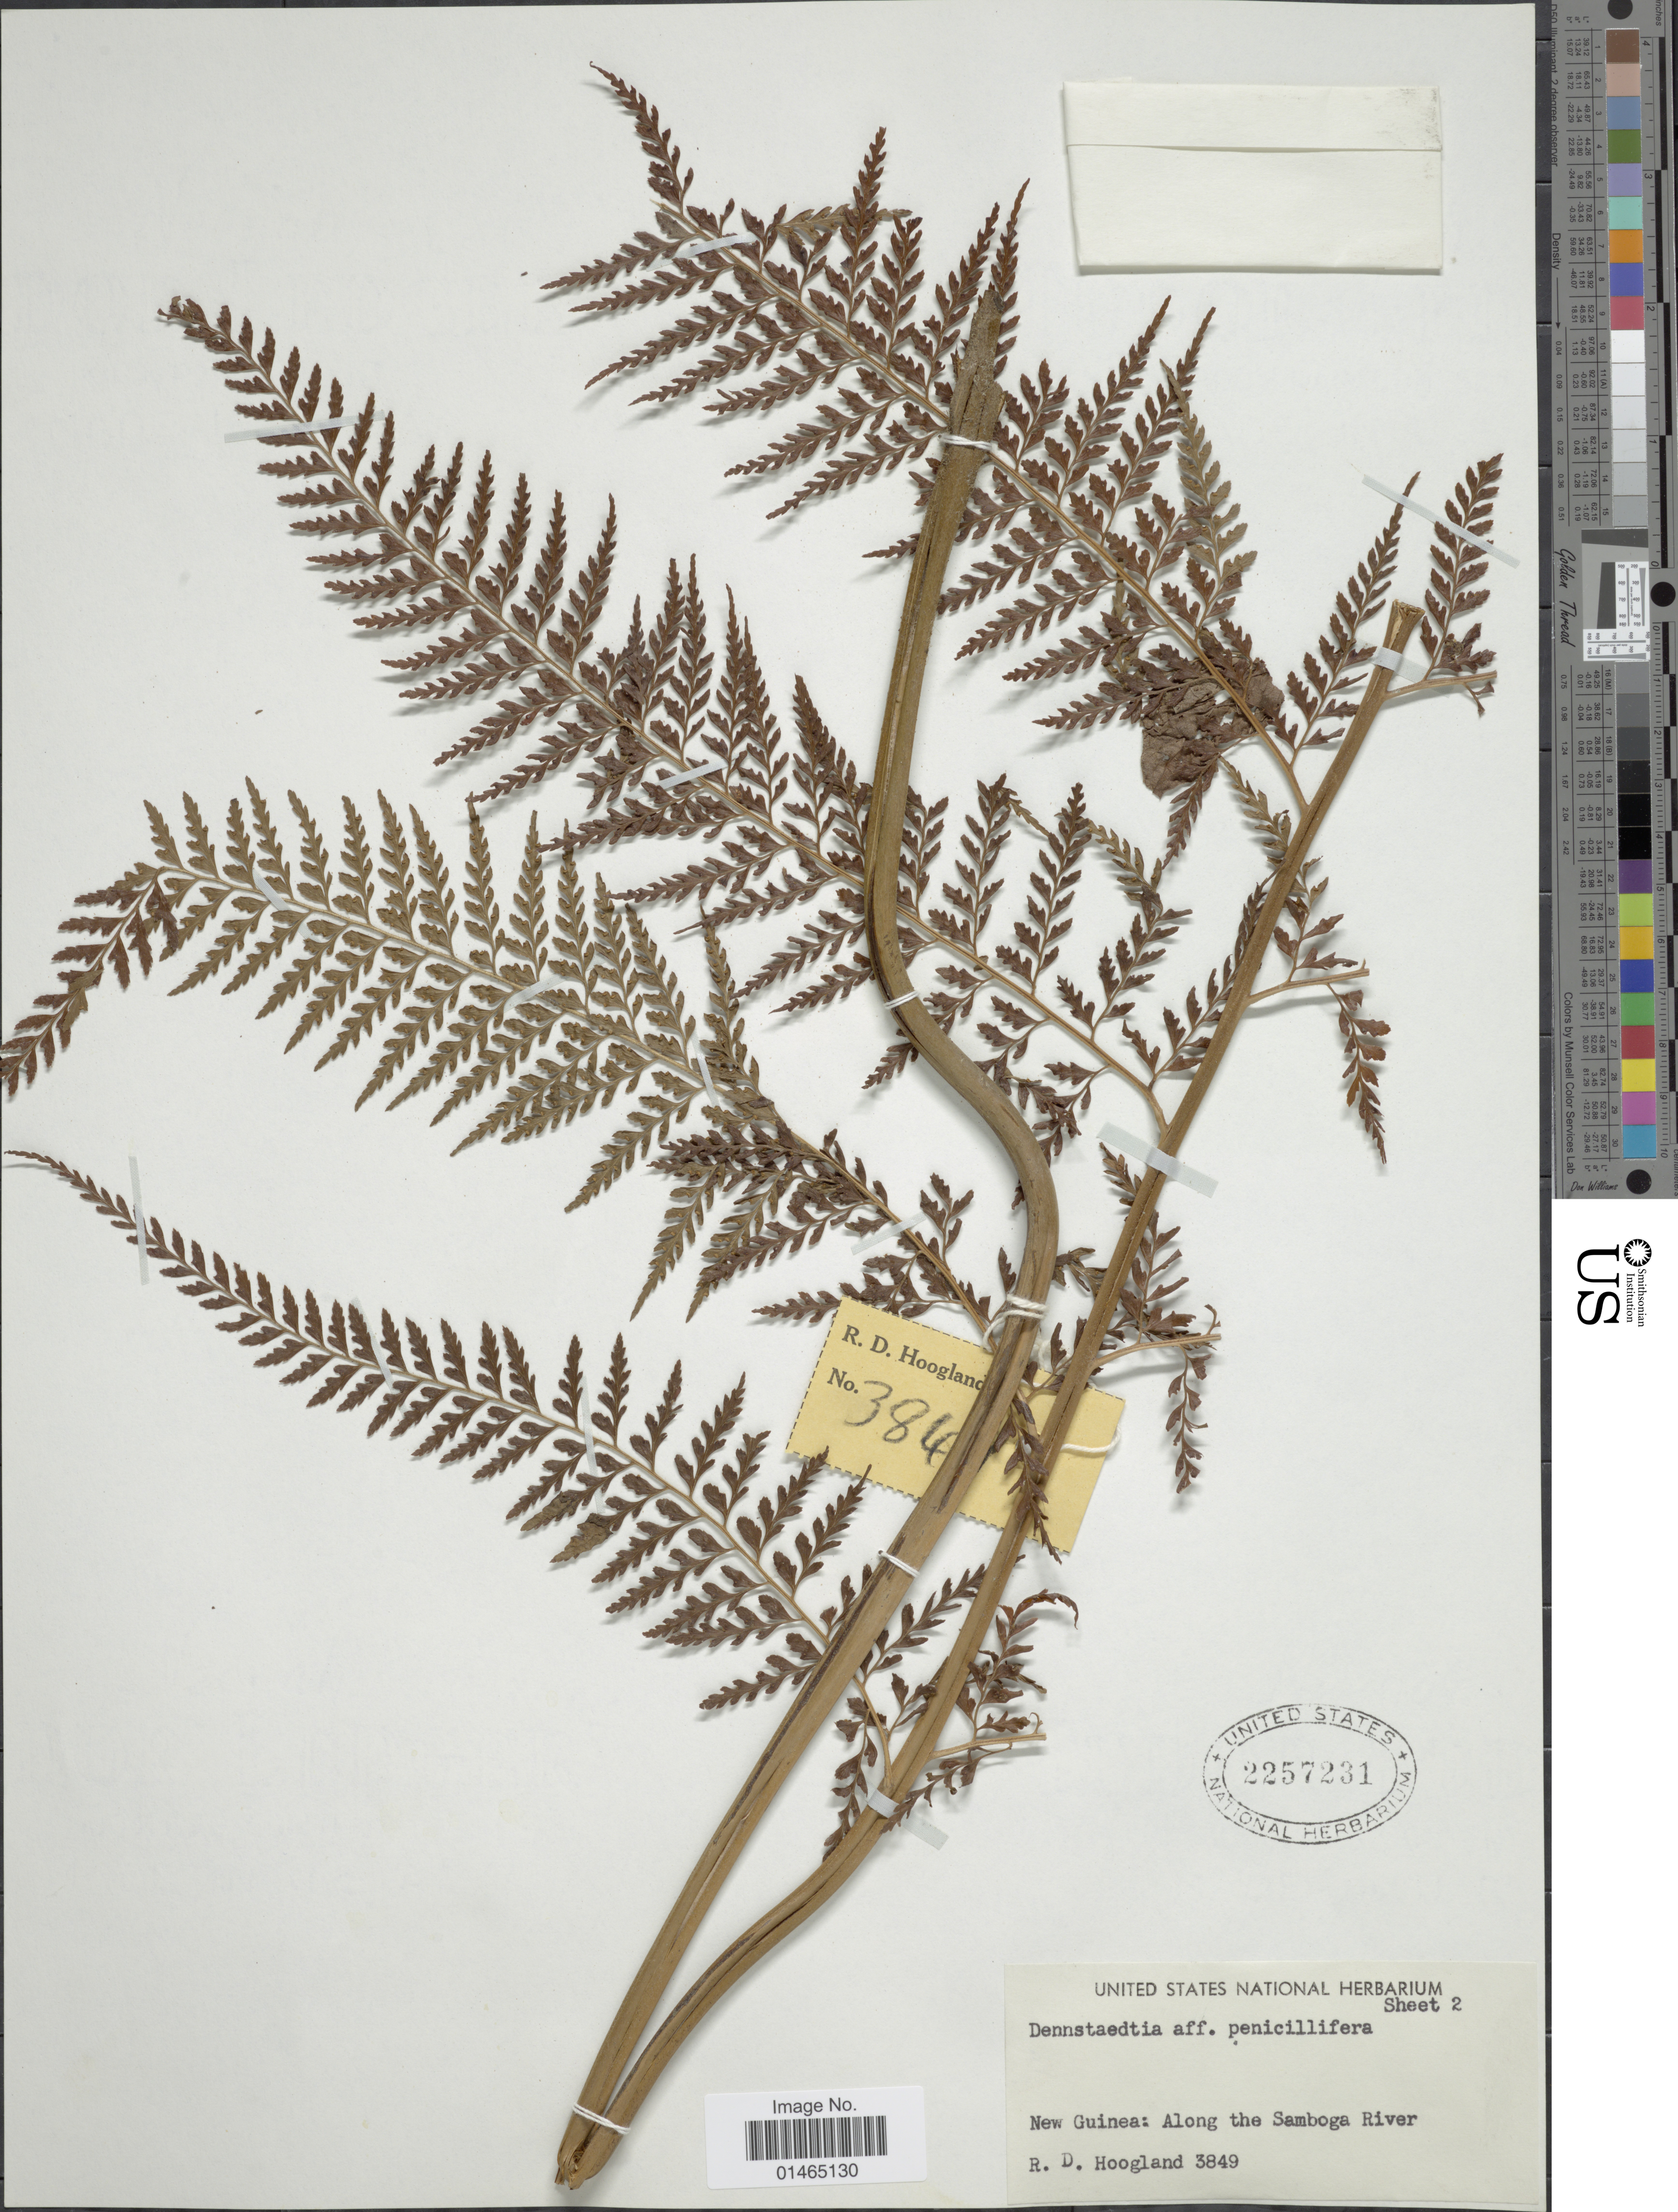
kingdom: Plantae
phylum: Tracheophyta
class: Polypodiopsida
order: Polypodiales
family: Dennstaedtiaceae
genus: Dennstaedtia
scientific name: Dennstaedtia penicillifera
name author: Alderw.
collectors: R. D. Hoogland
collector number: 3849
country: Papua New Guinea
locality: New Guinea: Along the Samboga River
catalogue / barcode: US 2257231